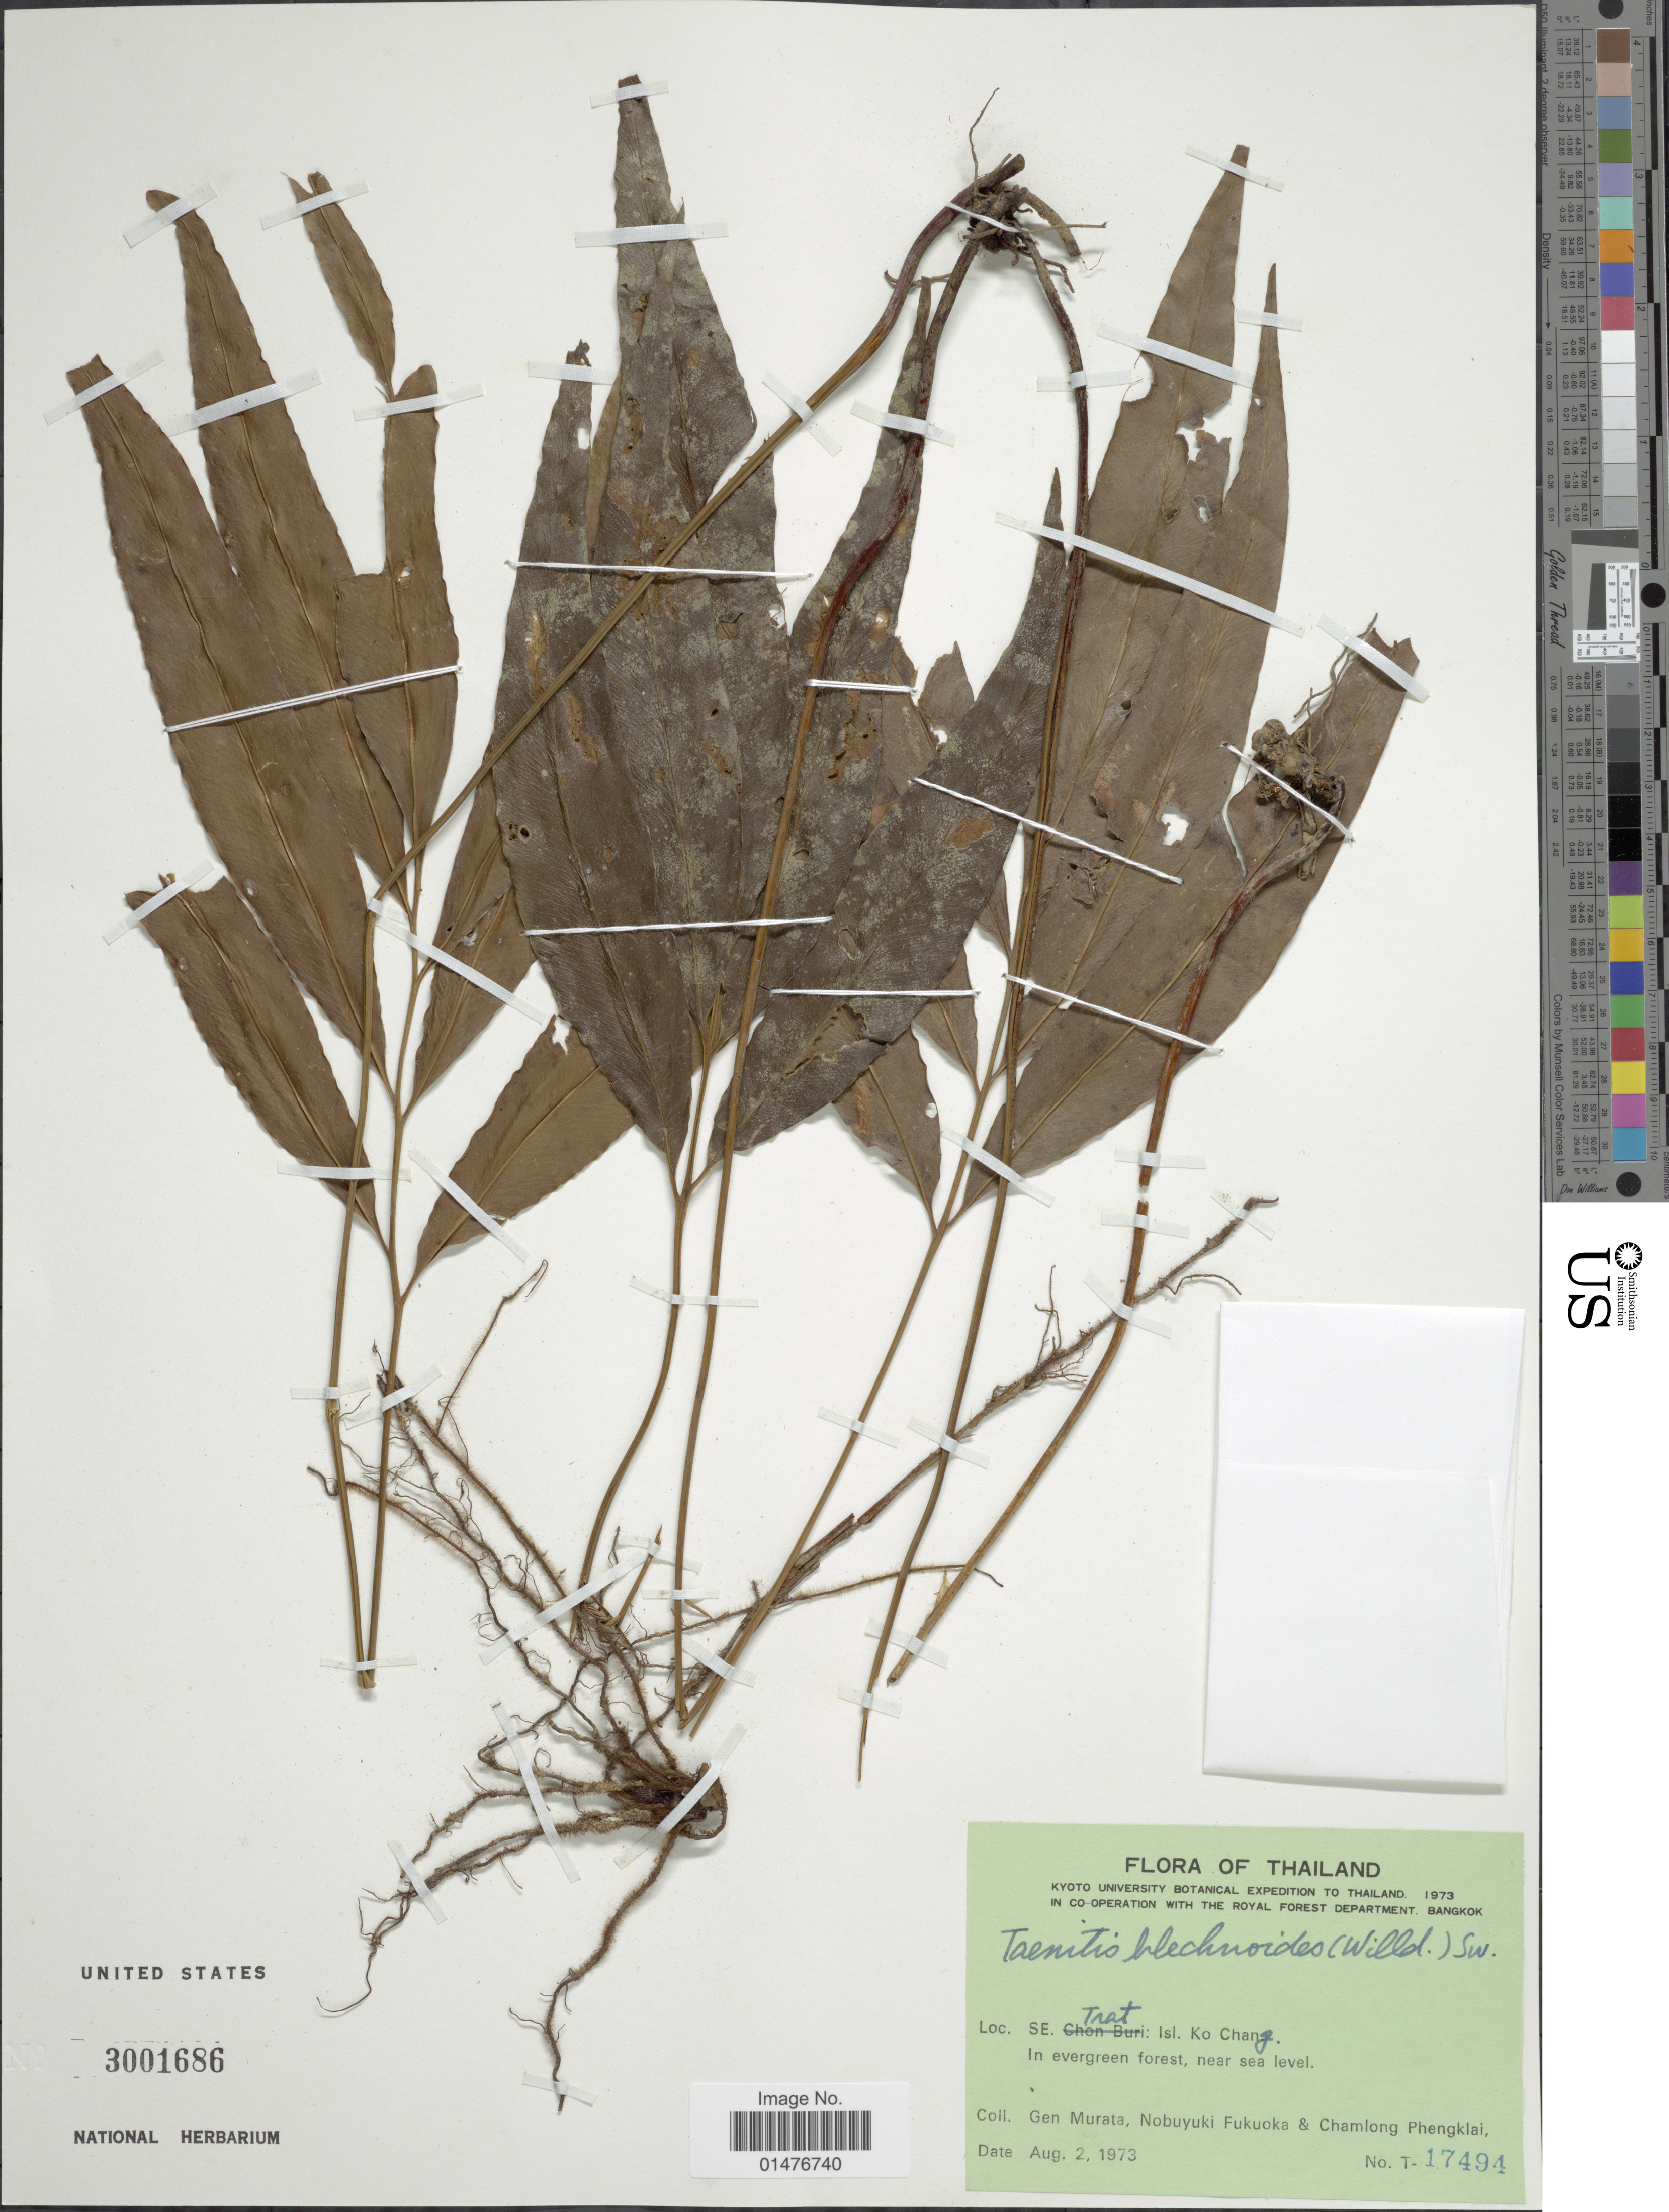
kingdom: Plantae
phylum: Tracheophyta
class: Polypodiopsida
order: Polypodiales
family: Pteridaceae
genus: Taenitis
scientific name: Taenitis blechnoides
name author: (Willd.) Sw.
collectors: G. Murata, N. Fukuoka & C. Phengklai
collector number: T-17494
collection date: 1973-08-02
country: Thailand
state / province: Trat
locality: Thailand, SE Trat: Isl. Ko Chang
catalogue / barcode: US 3001686